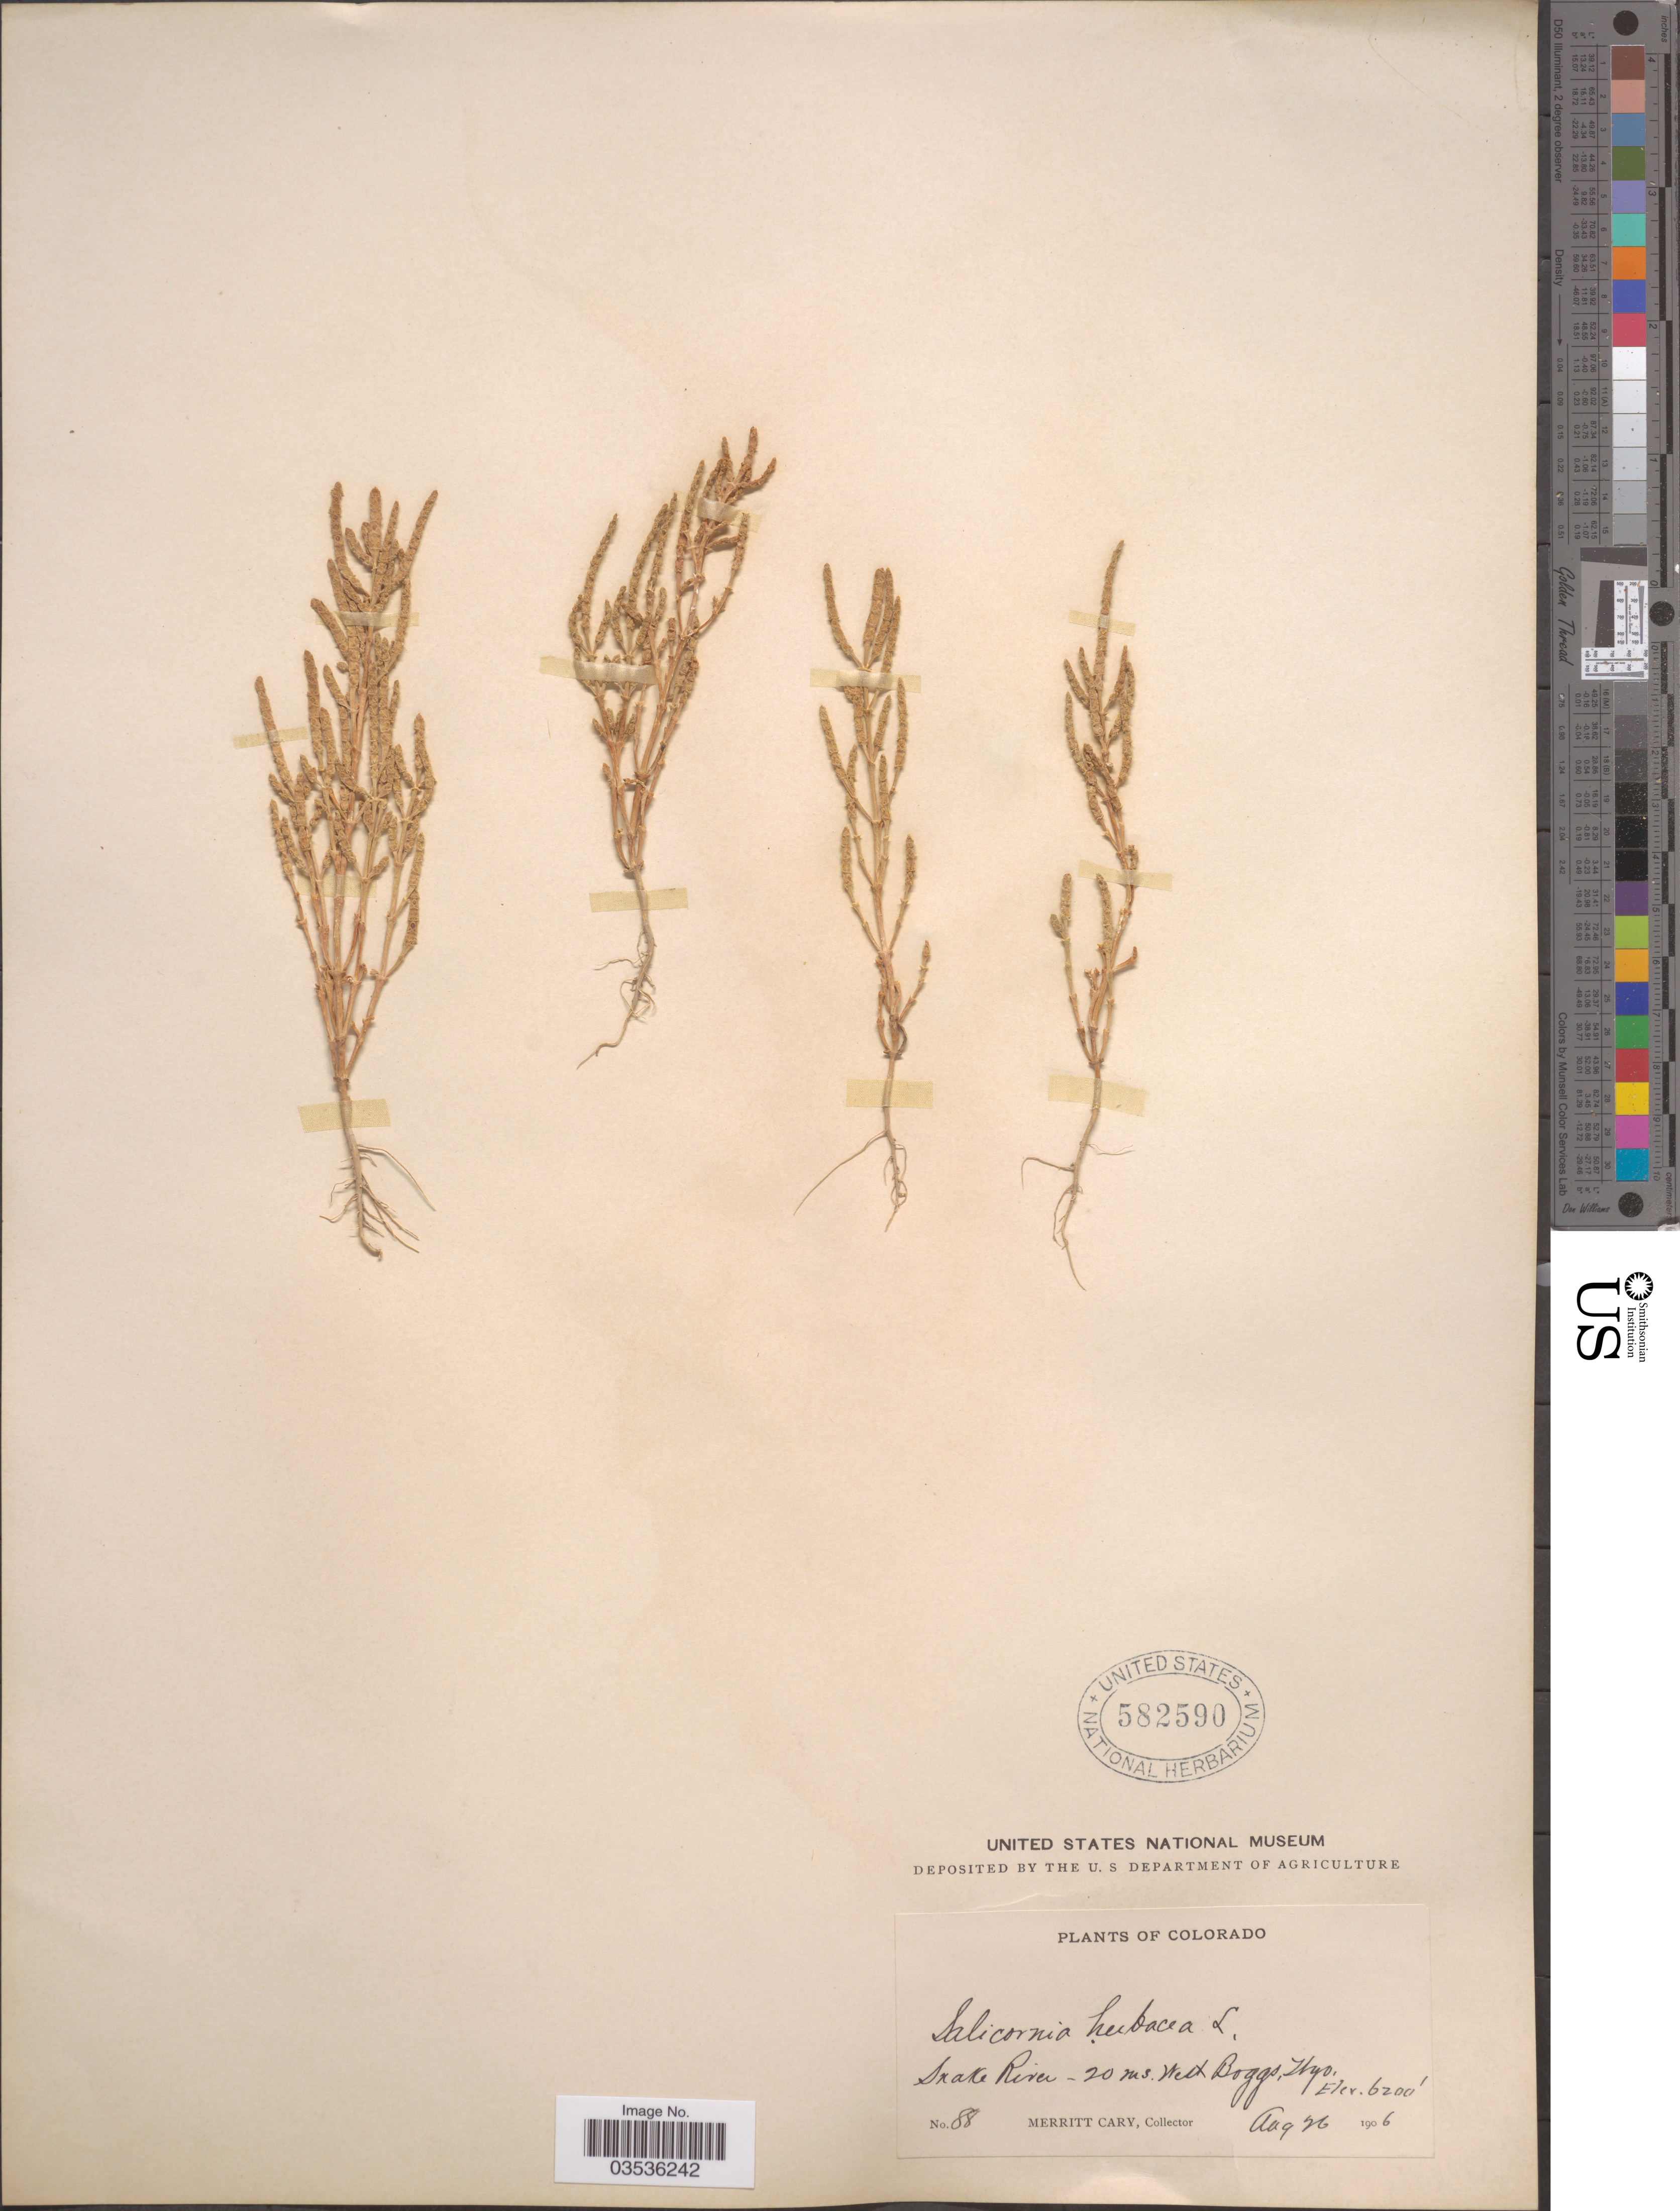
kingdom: Plantae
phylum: Tracheophyta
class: Magnoliopsida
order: Caryophyllales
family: Amaranthaceae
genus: Salicornia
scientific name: Salicornia rubra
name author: A. Nelson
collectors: M. Cary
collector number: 88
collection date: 1906-08-26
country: United States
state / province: Colorado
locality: Snake River - 20 ms. west Boggs.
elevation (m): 1890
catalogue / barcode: US 582590